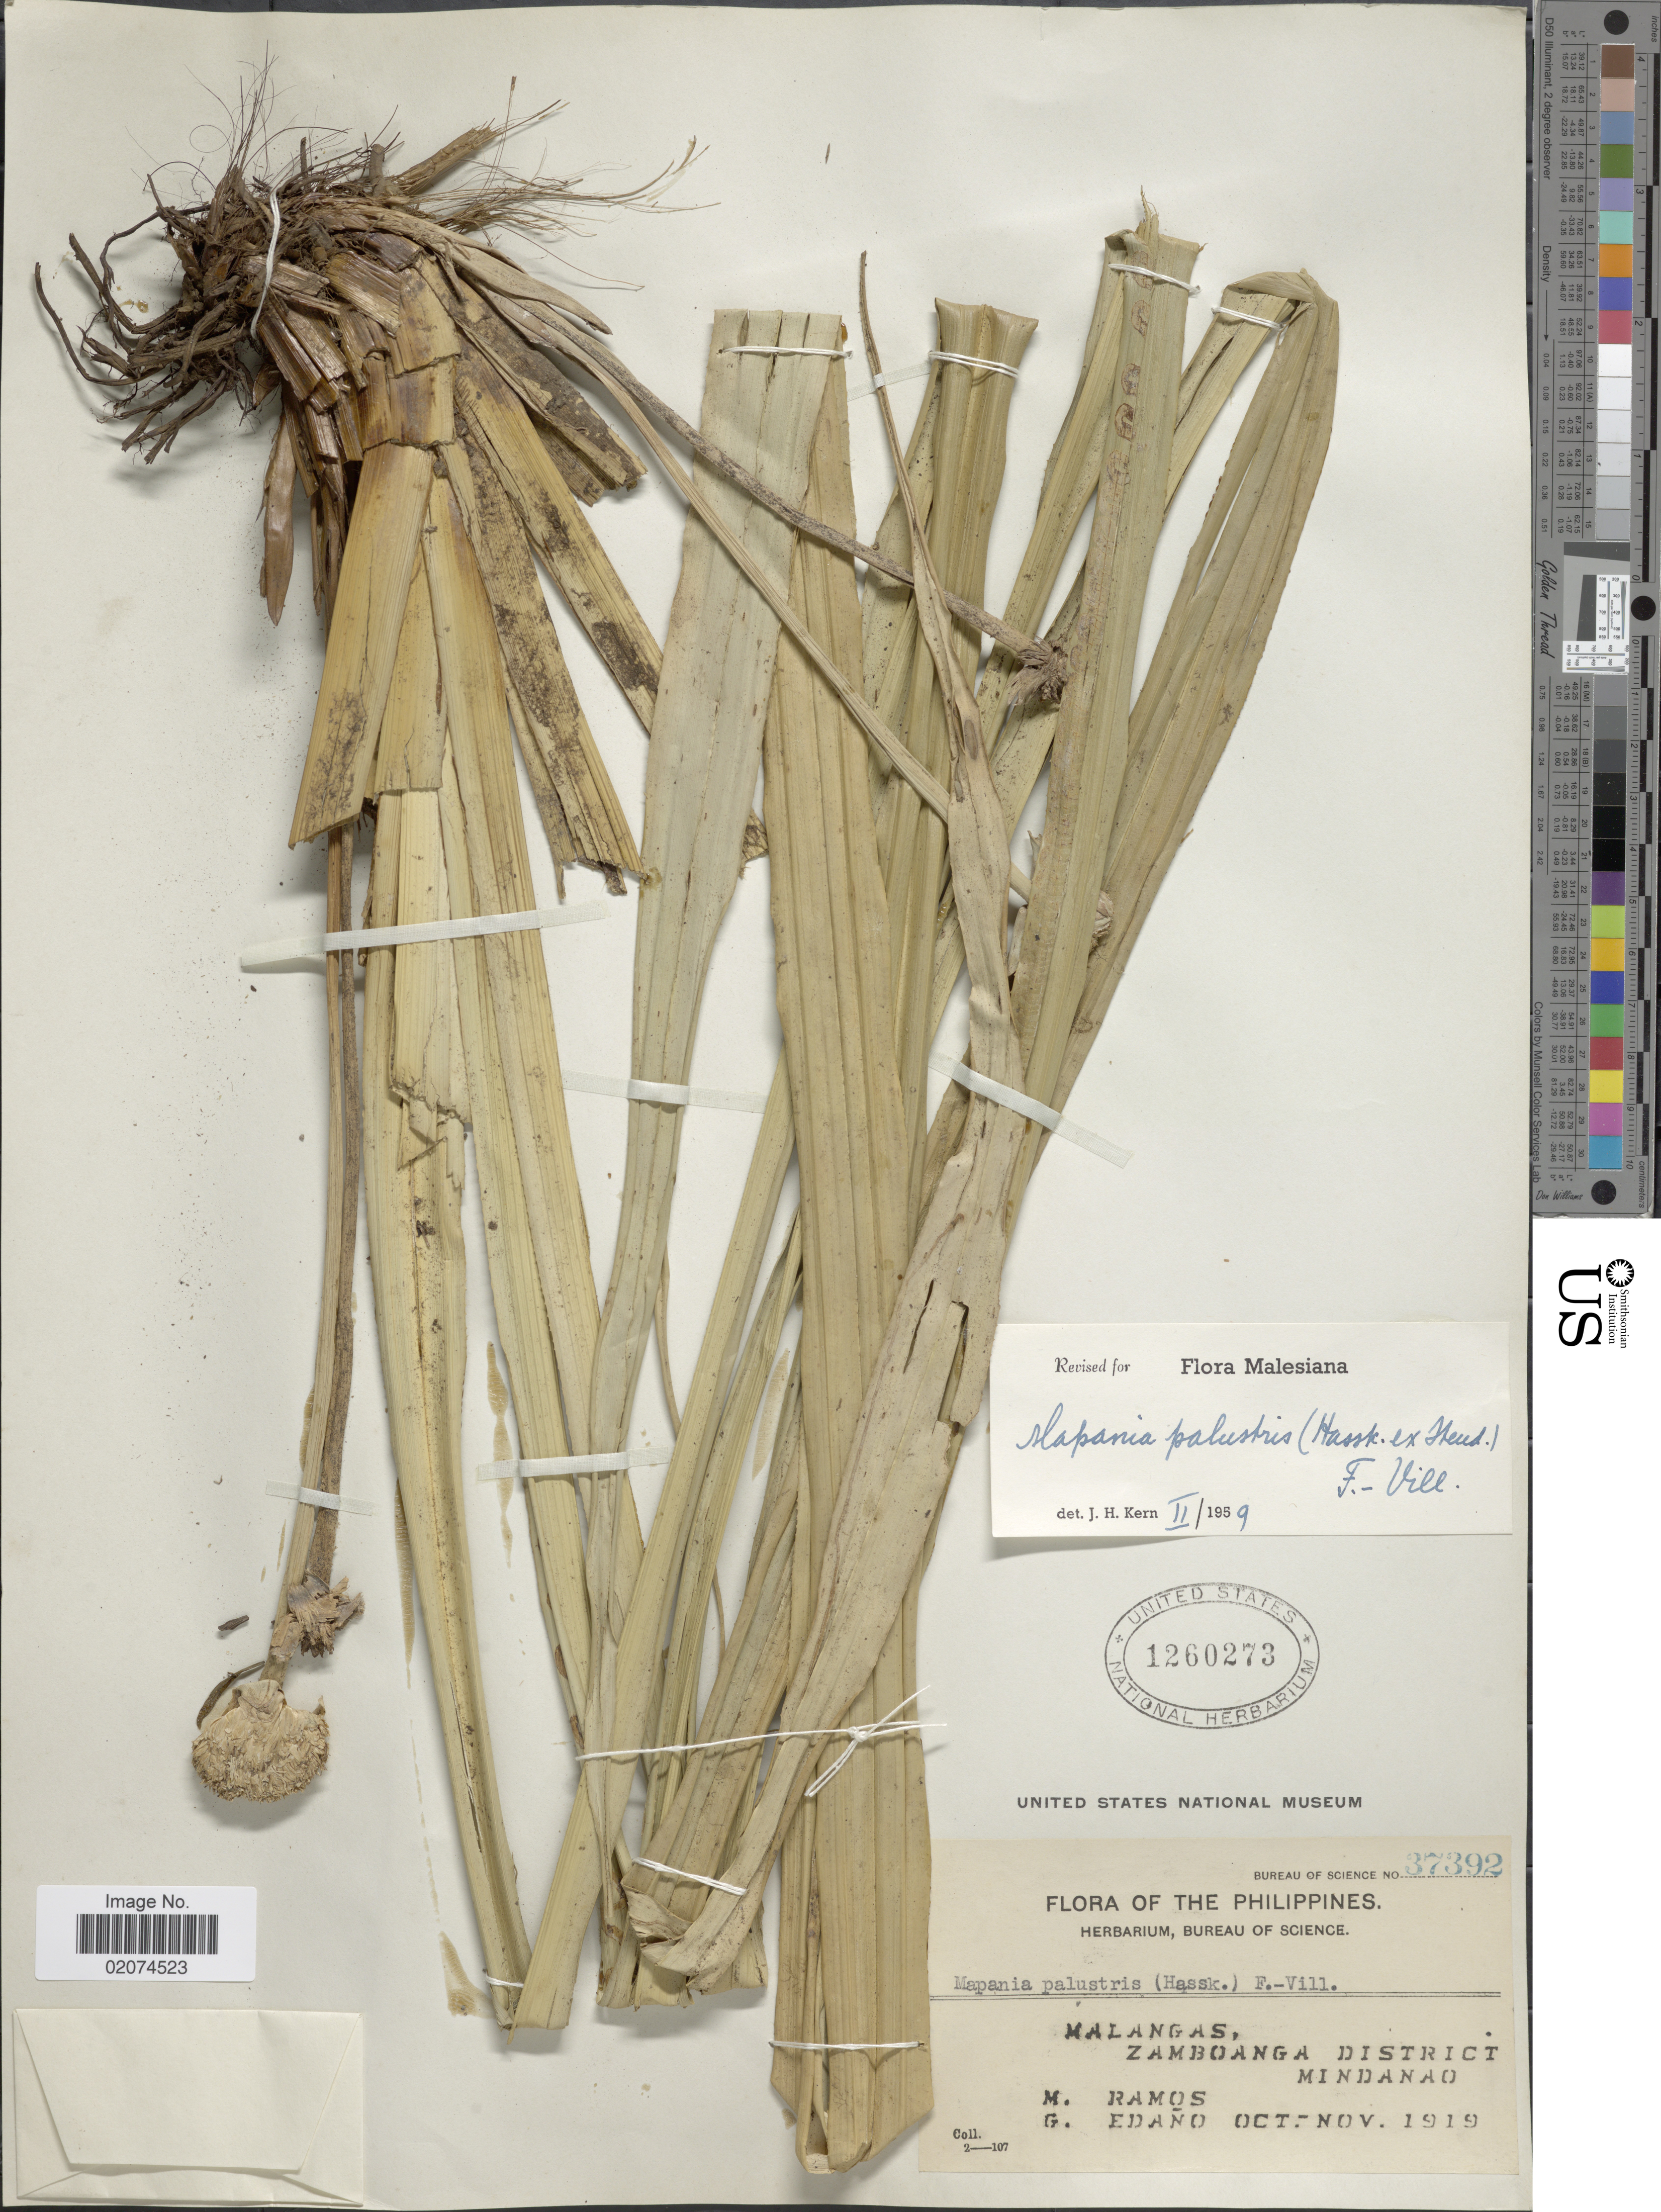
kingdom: Plantae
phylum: Tracheophyta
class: Liliopsida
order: Poales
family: Cyperaceae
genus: Mapania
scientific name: Mapania palustris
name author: (Hassk. ex Steud.) Fern.-Vill.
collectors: M. Ramos & G. Edaño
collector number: Bureau of Science37392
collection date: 1919-10/1919-11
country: Philippines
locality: Malangas, Zamboanga District, Mindanao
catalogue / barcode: US 1260273